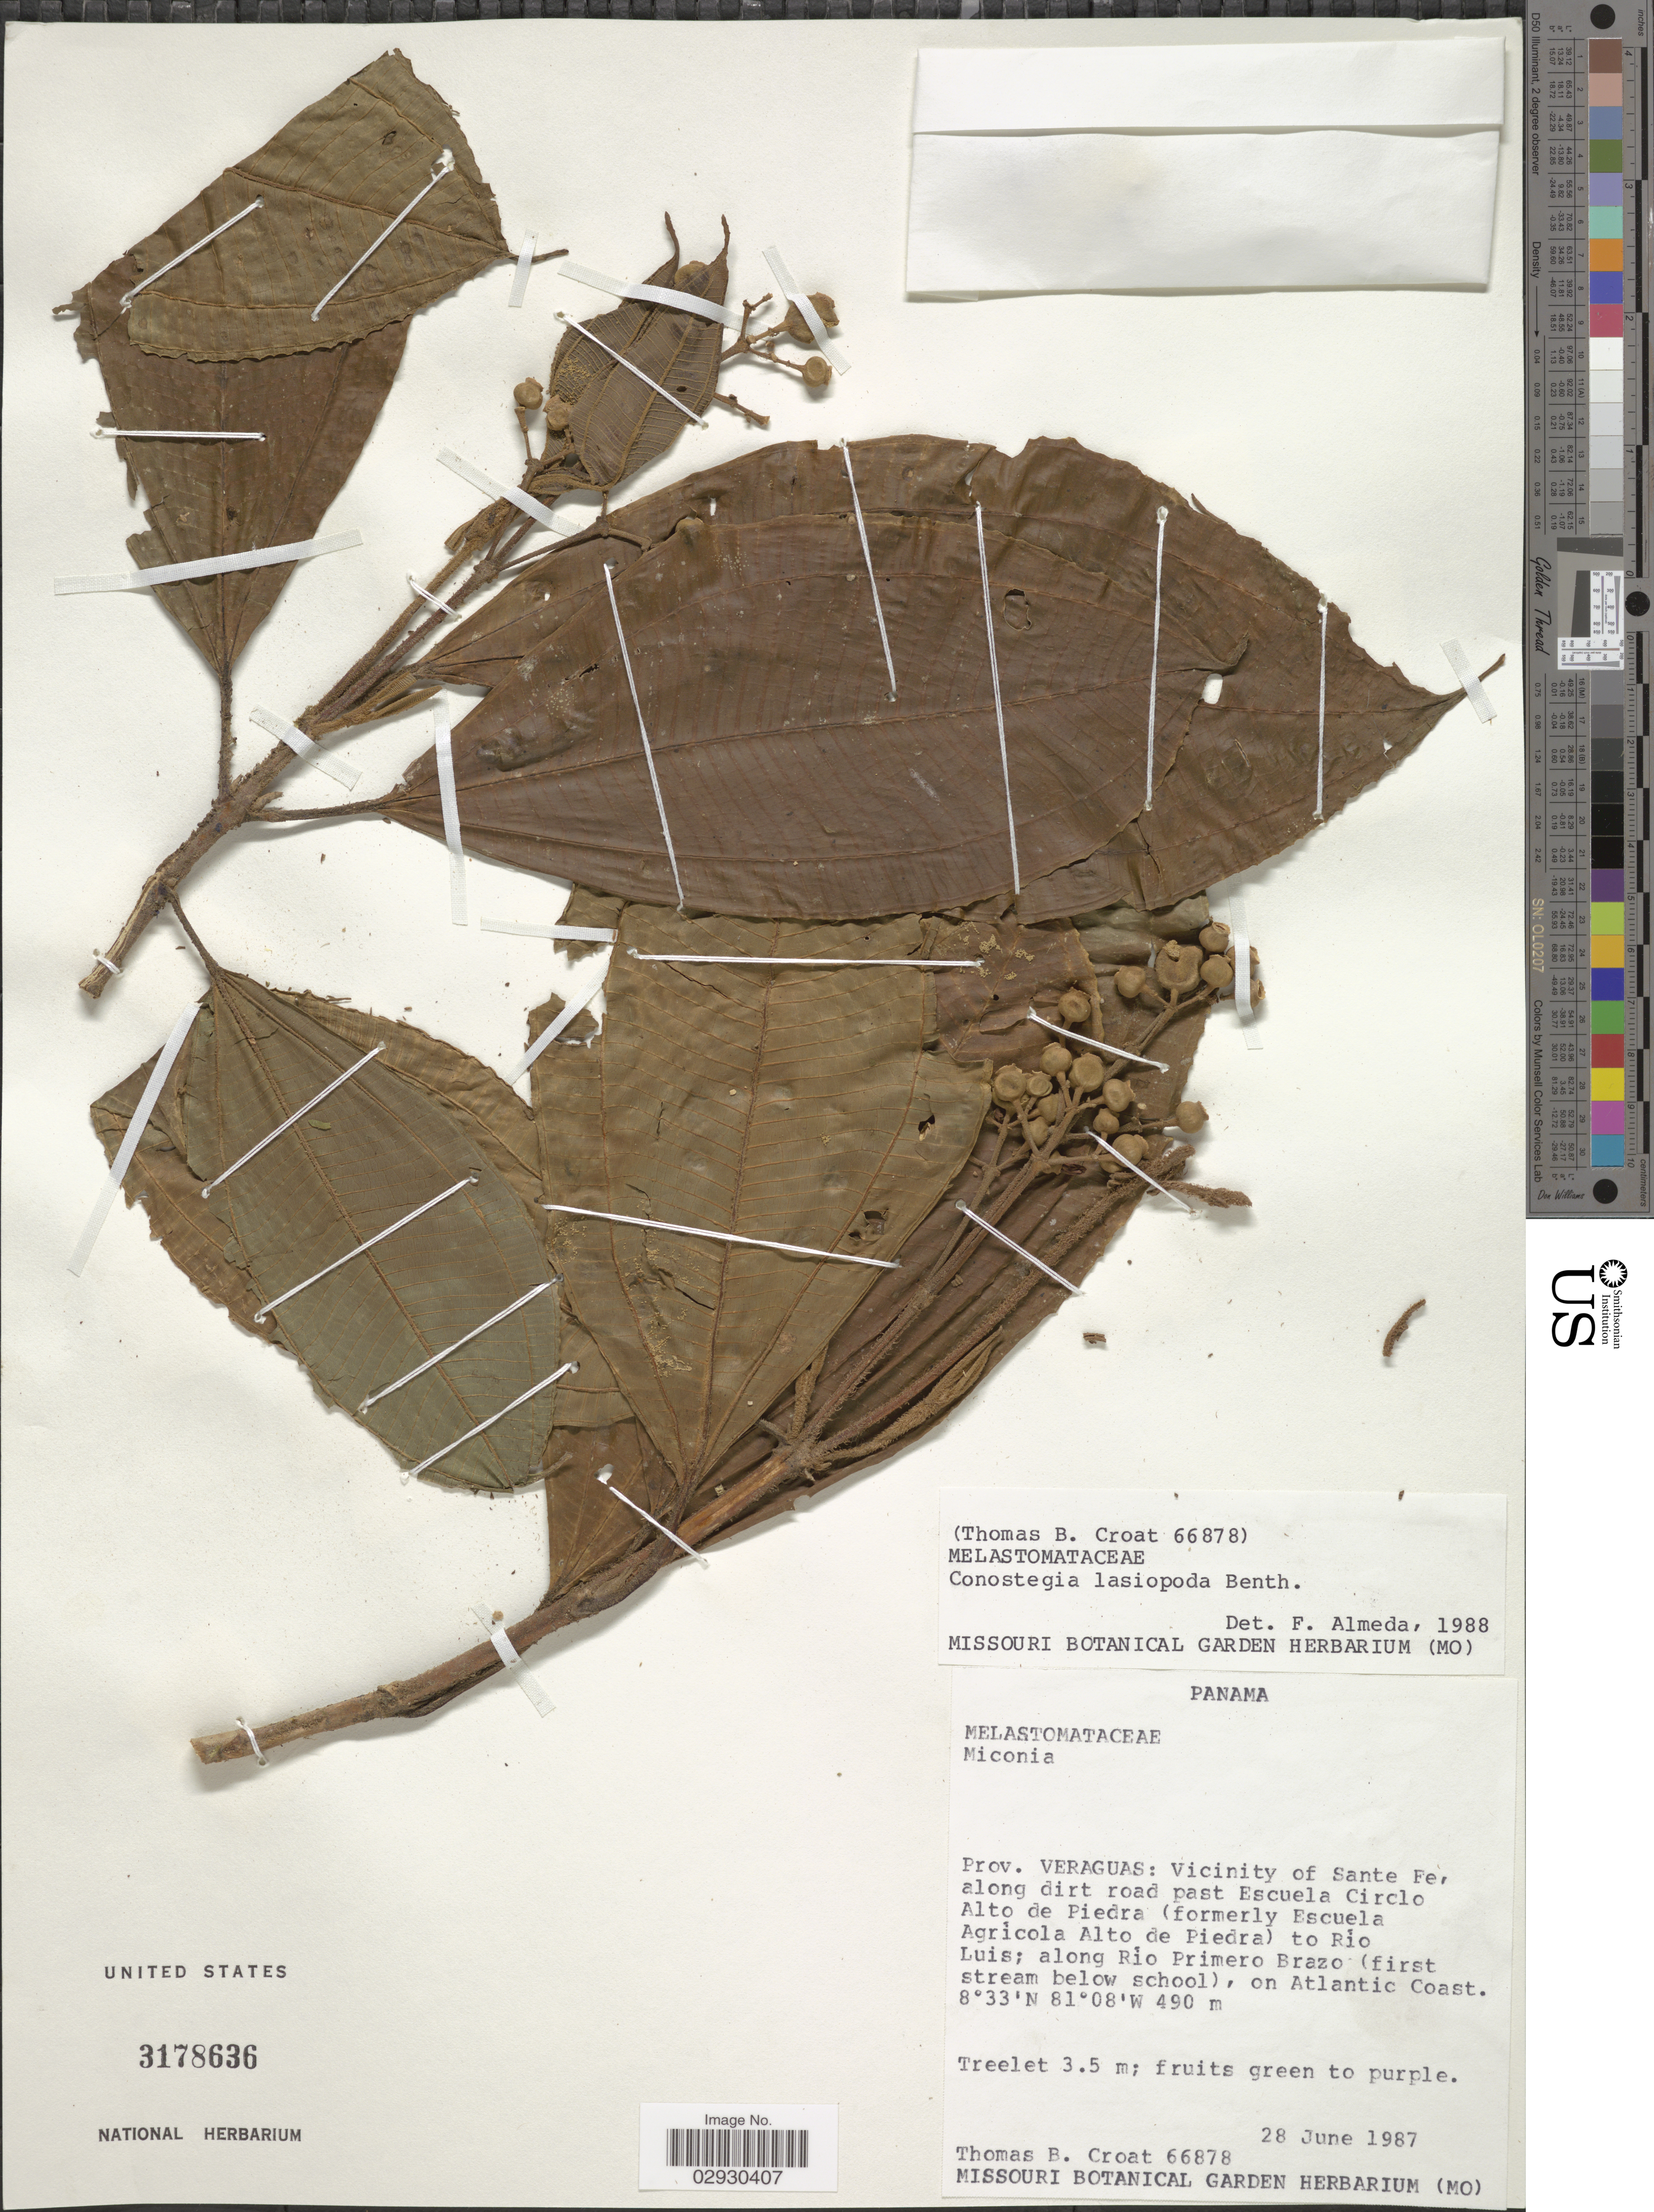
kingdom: Plantae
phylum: Tracheophyta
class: Magnoliopsida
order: Myrtales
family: Melastomataceae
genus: Conostegia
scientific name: Conostegia lasiopoda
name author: Benth.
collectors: T. B. Croat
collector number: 66878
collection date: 1987-06-28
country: Panama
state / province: Veraguas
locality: Prov. Veraguas: Vicinity of Santa Fe, along dirt road past Escuela Circlo. Alto de Piedra (formerly Escuela Agrícola Alto de Piedra) to Río Luis; along Río Primero Brazo (first stream below school), on Atlantic Coast.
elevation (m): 490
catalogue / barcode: US 3178636